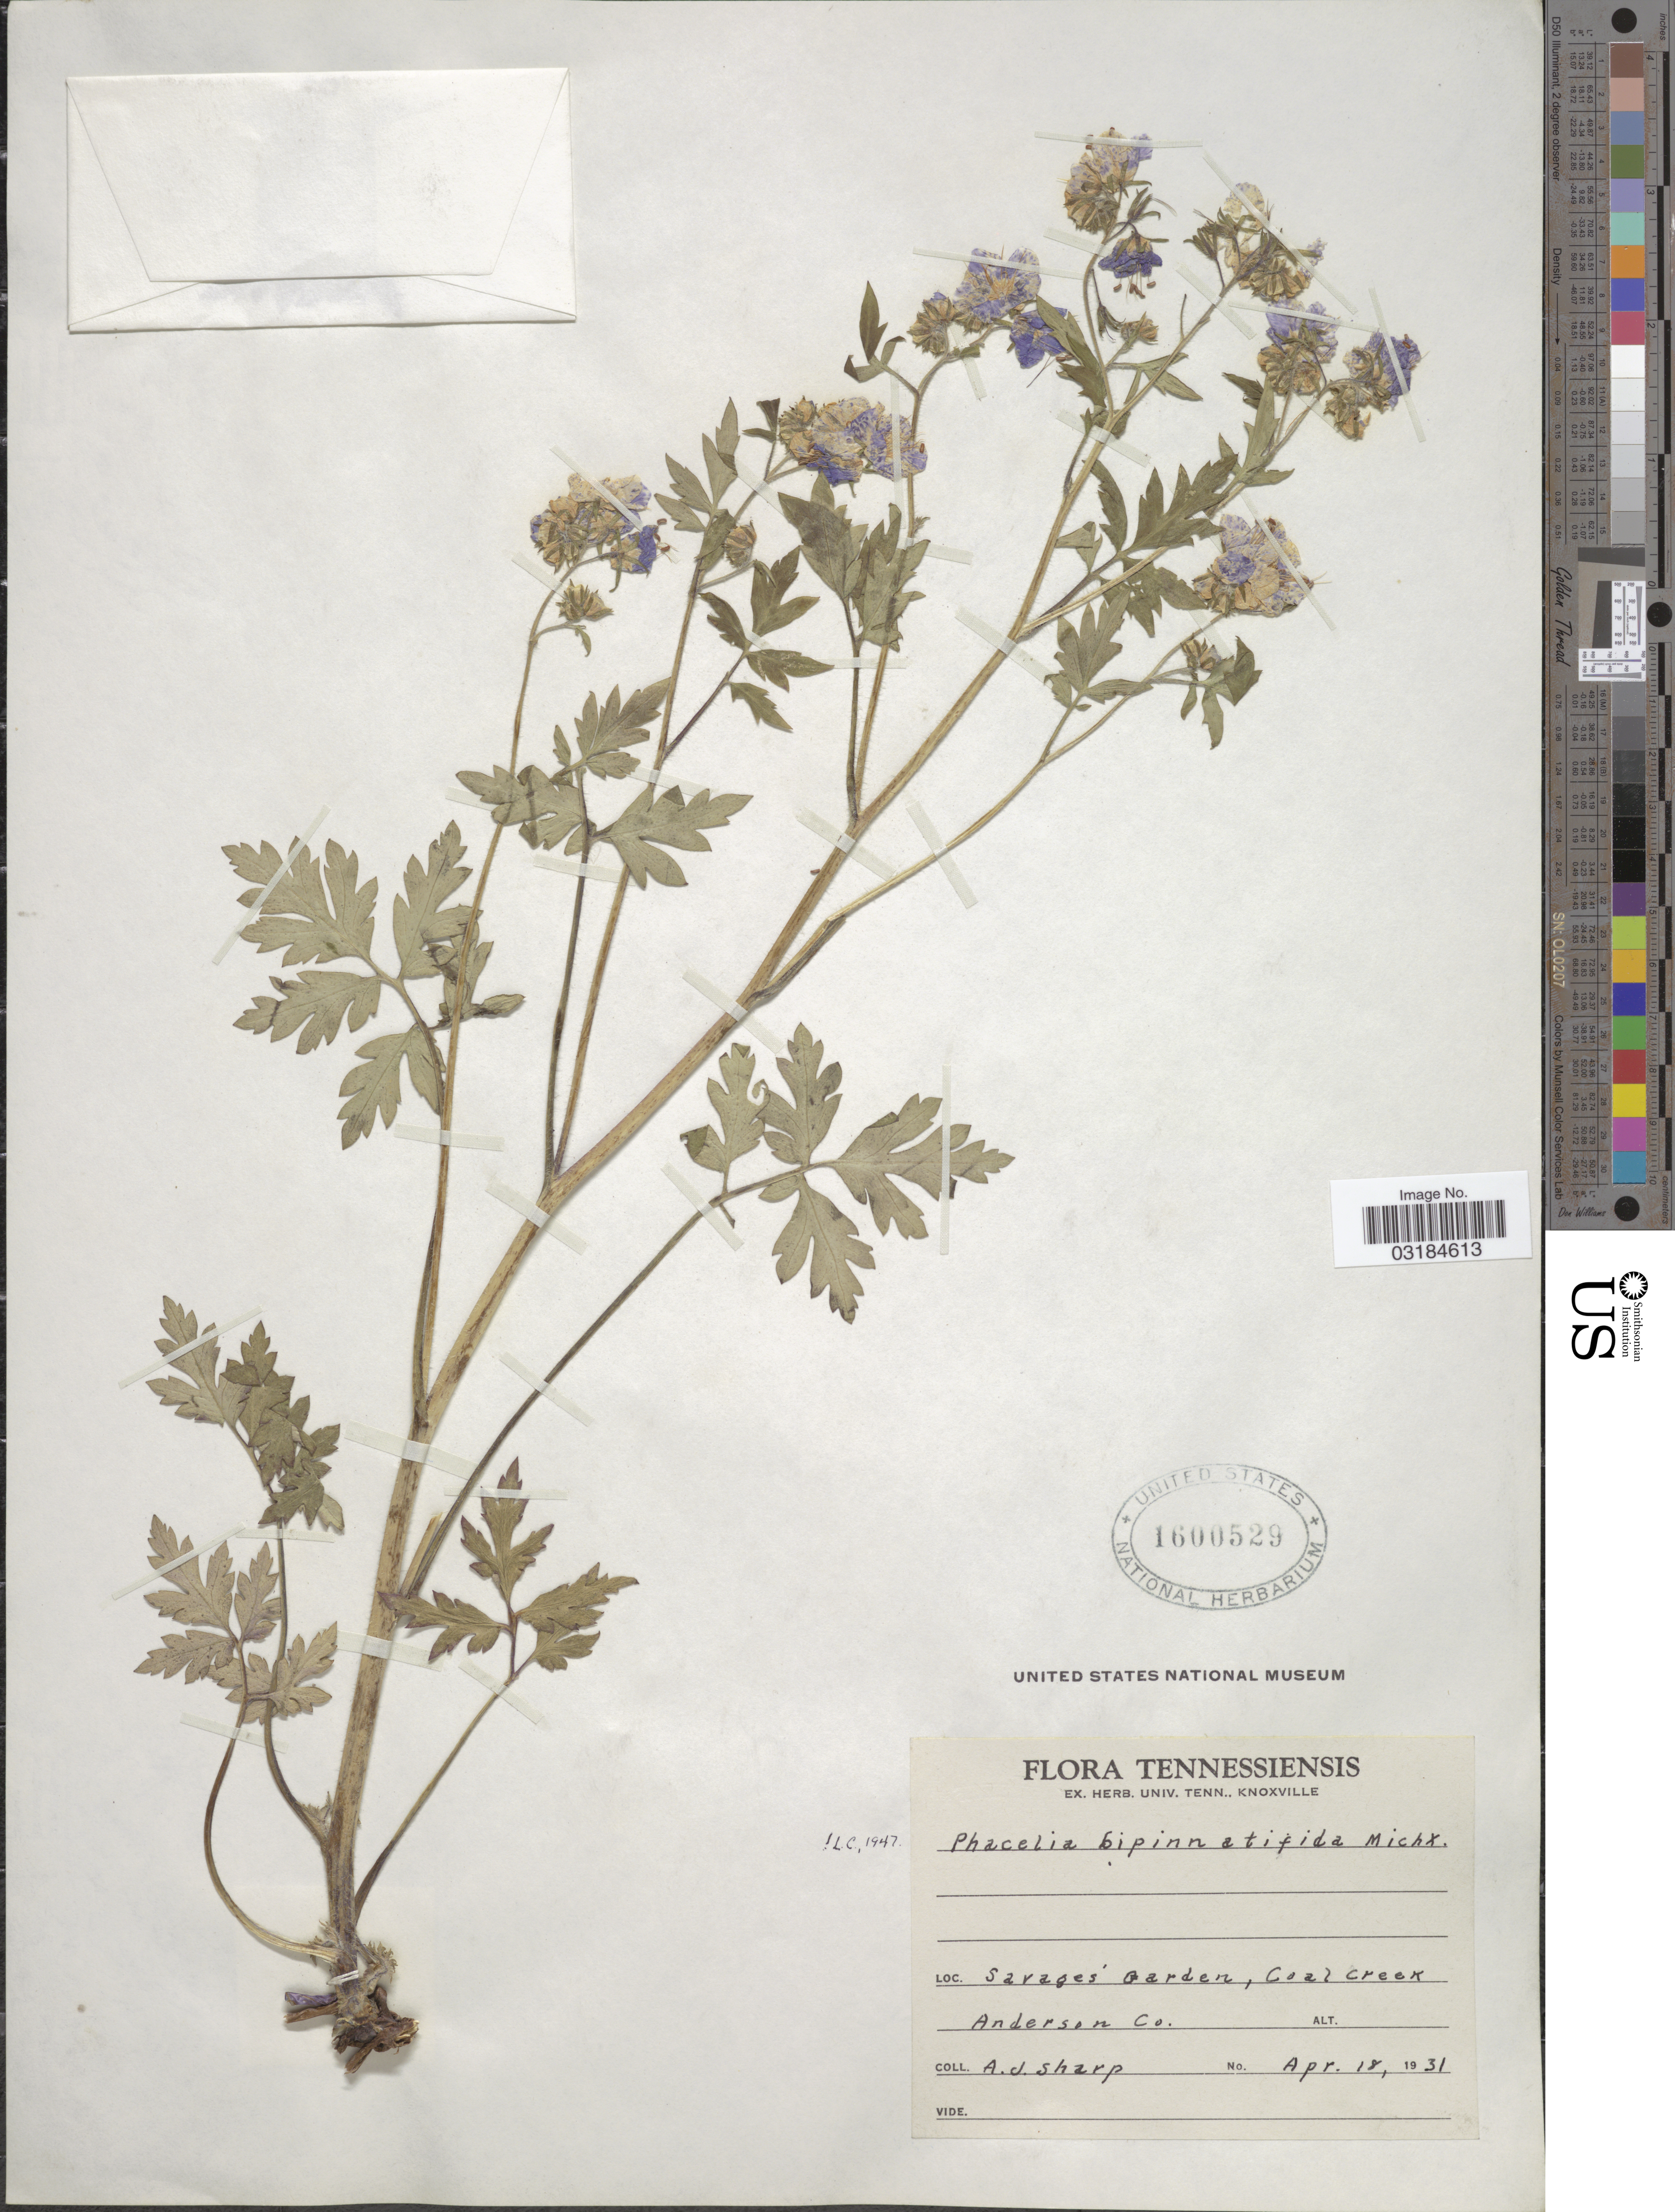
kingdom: Plantae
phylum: Tracheophyta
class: Magnoliopsida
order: Boraginales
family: Hydrophyllaceae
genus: Phacelia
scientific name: Phacelia bipinnatifida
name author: (Atwood) Michx.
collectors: A. J. Sharp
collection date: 1931-04-18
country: United States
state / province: Tennessee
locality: Sarages' Garden, Coal Creek. Anderson Co.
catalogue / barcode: US 1600529